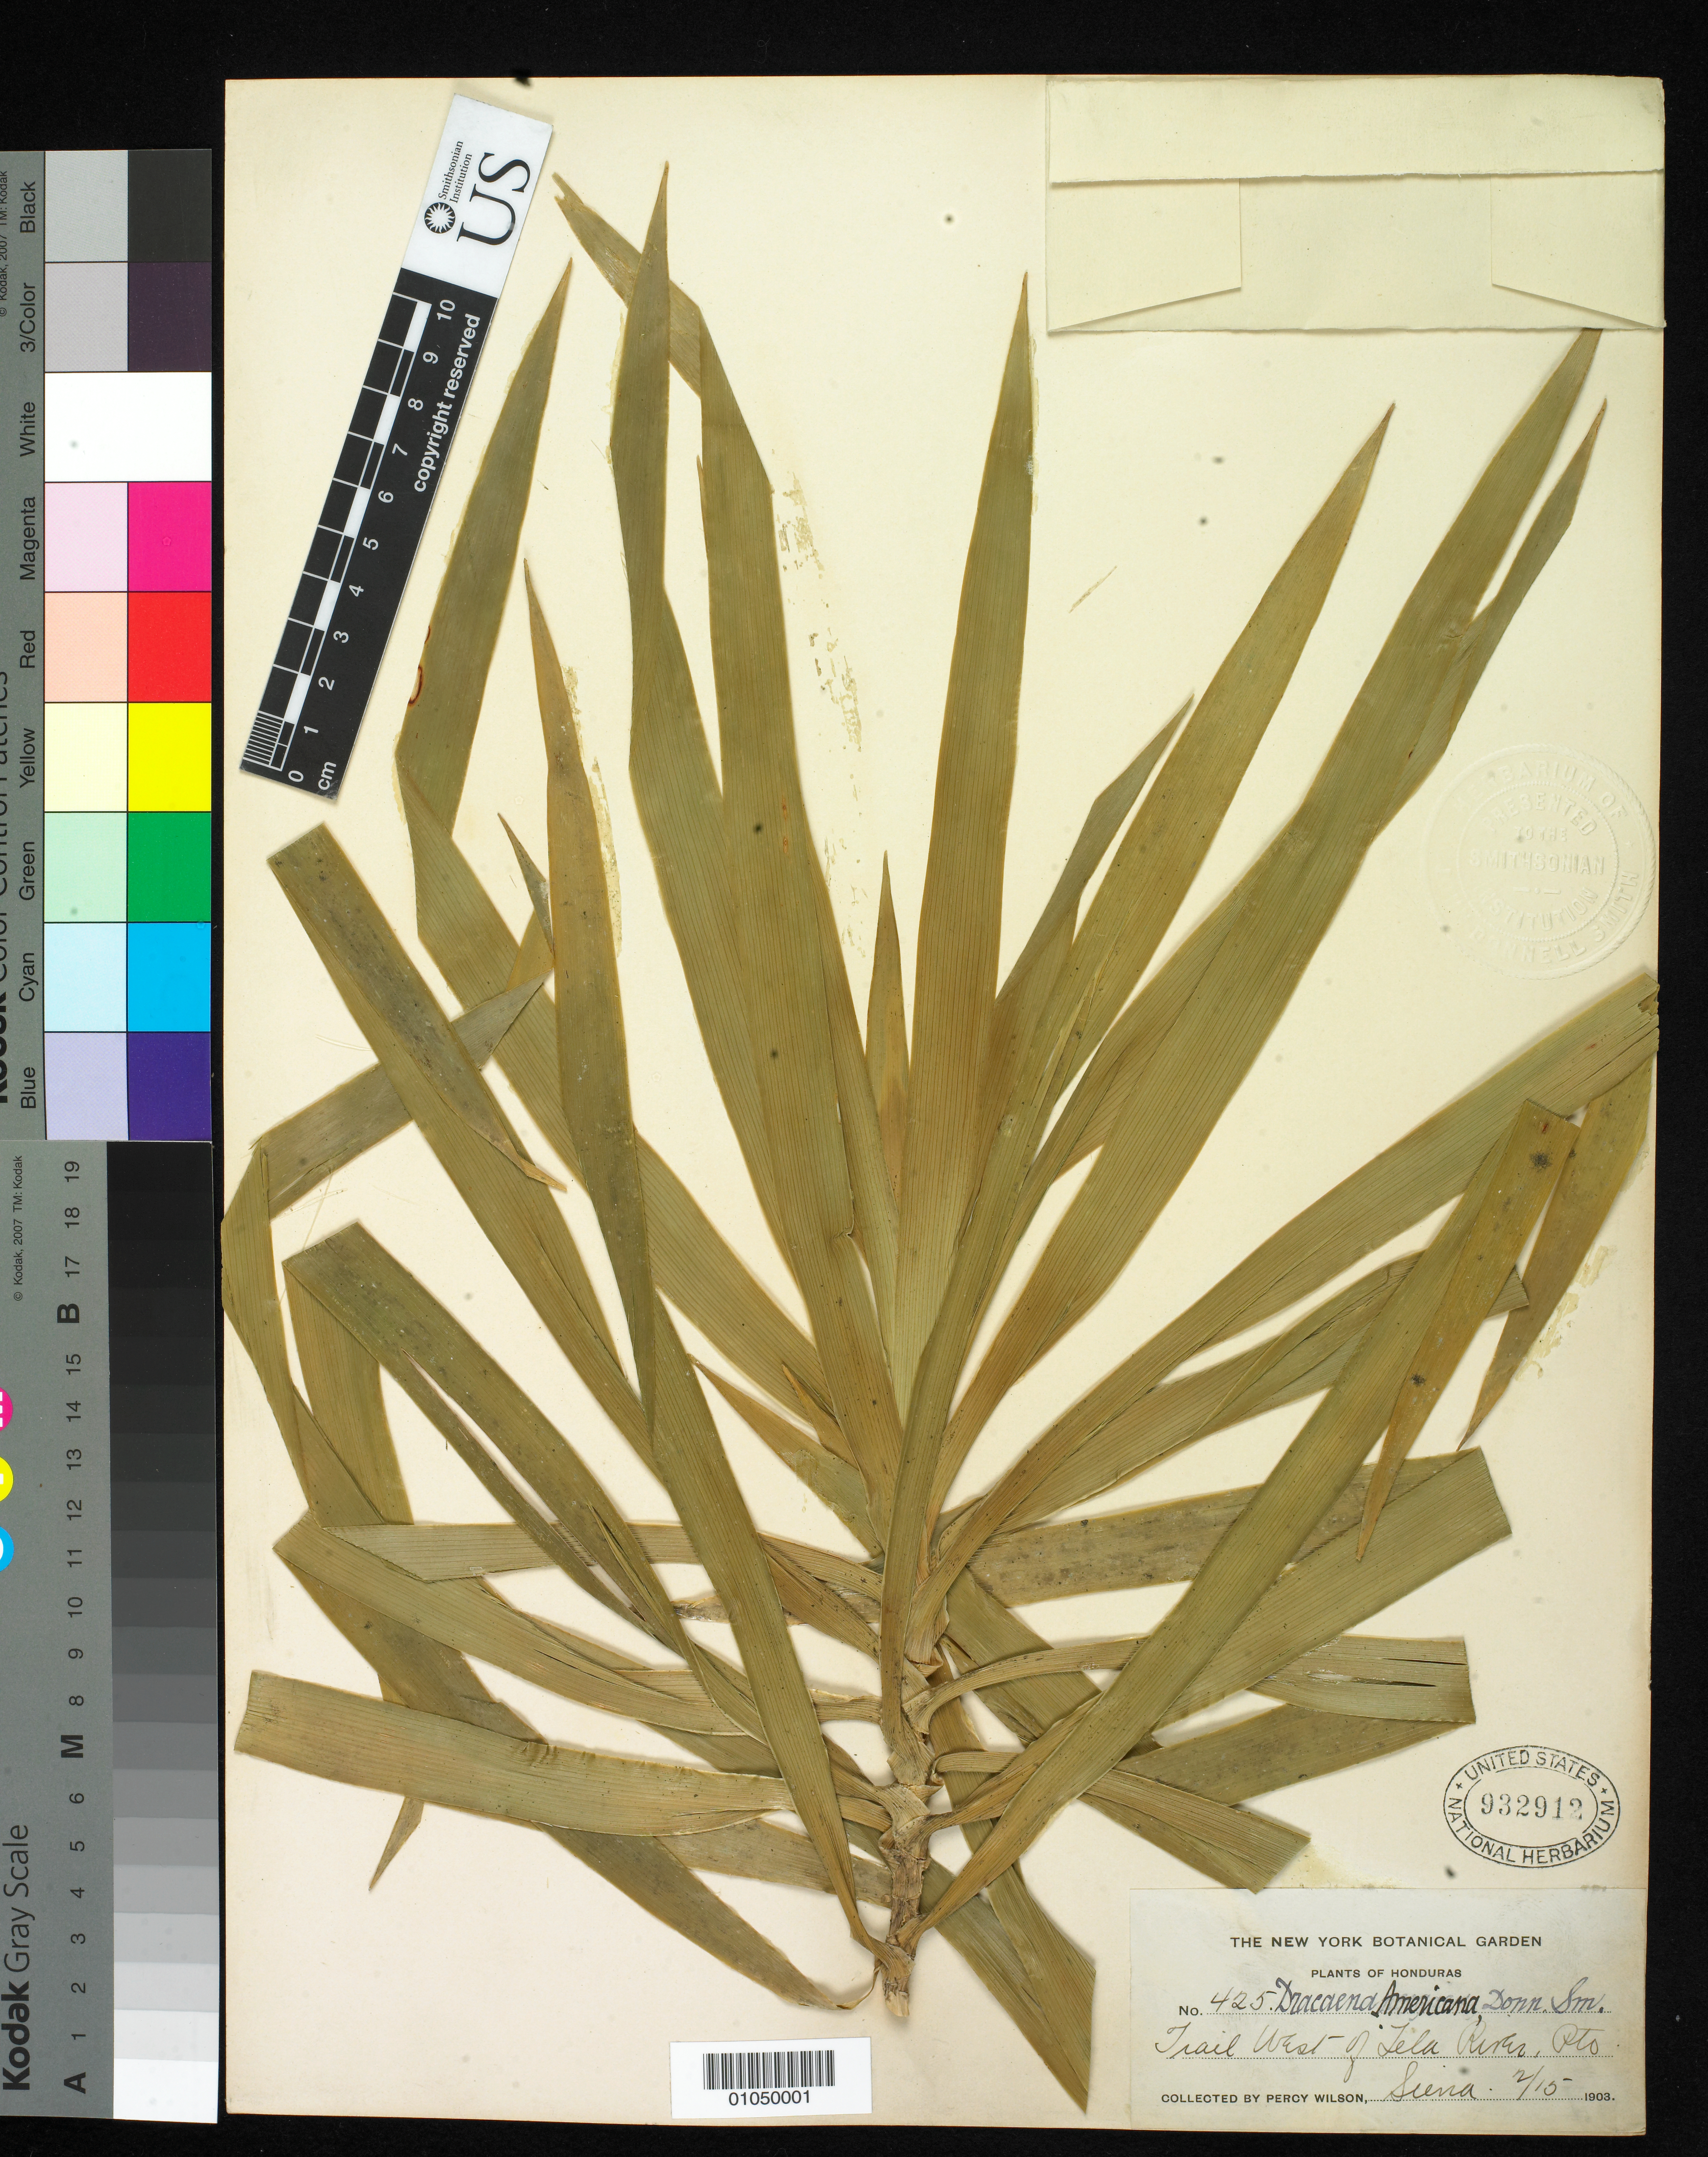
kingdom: Plantae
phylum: Tracheophyta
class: Liliopsida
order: Asparagales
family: Asparagaceae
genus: Dracaena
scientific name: Dracaena americana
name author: Donn. Sm. in Sarg.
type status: Isosyntype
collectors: P. Wilson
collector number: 425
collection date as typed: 15 Feb 1903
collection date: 1903-02-15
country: Honduras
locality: Trail west of Tela River, Pto.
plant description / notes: Specimen ex John Donnell Smith herbarium.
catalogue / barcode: US 932912